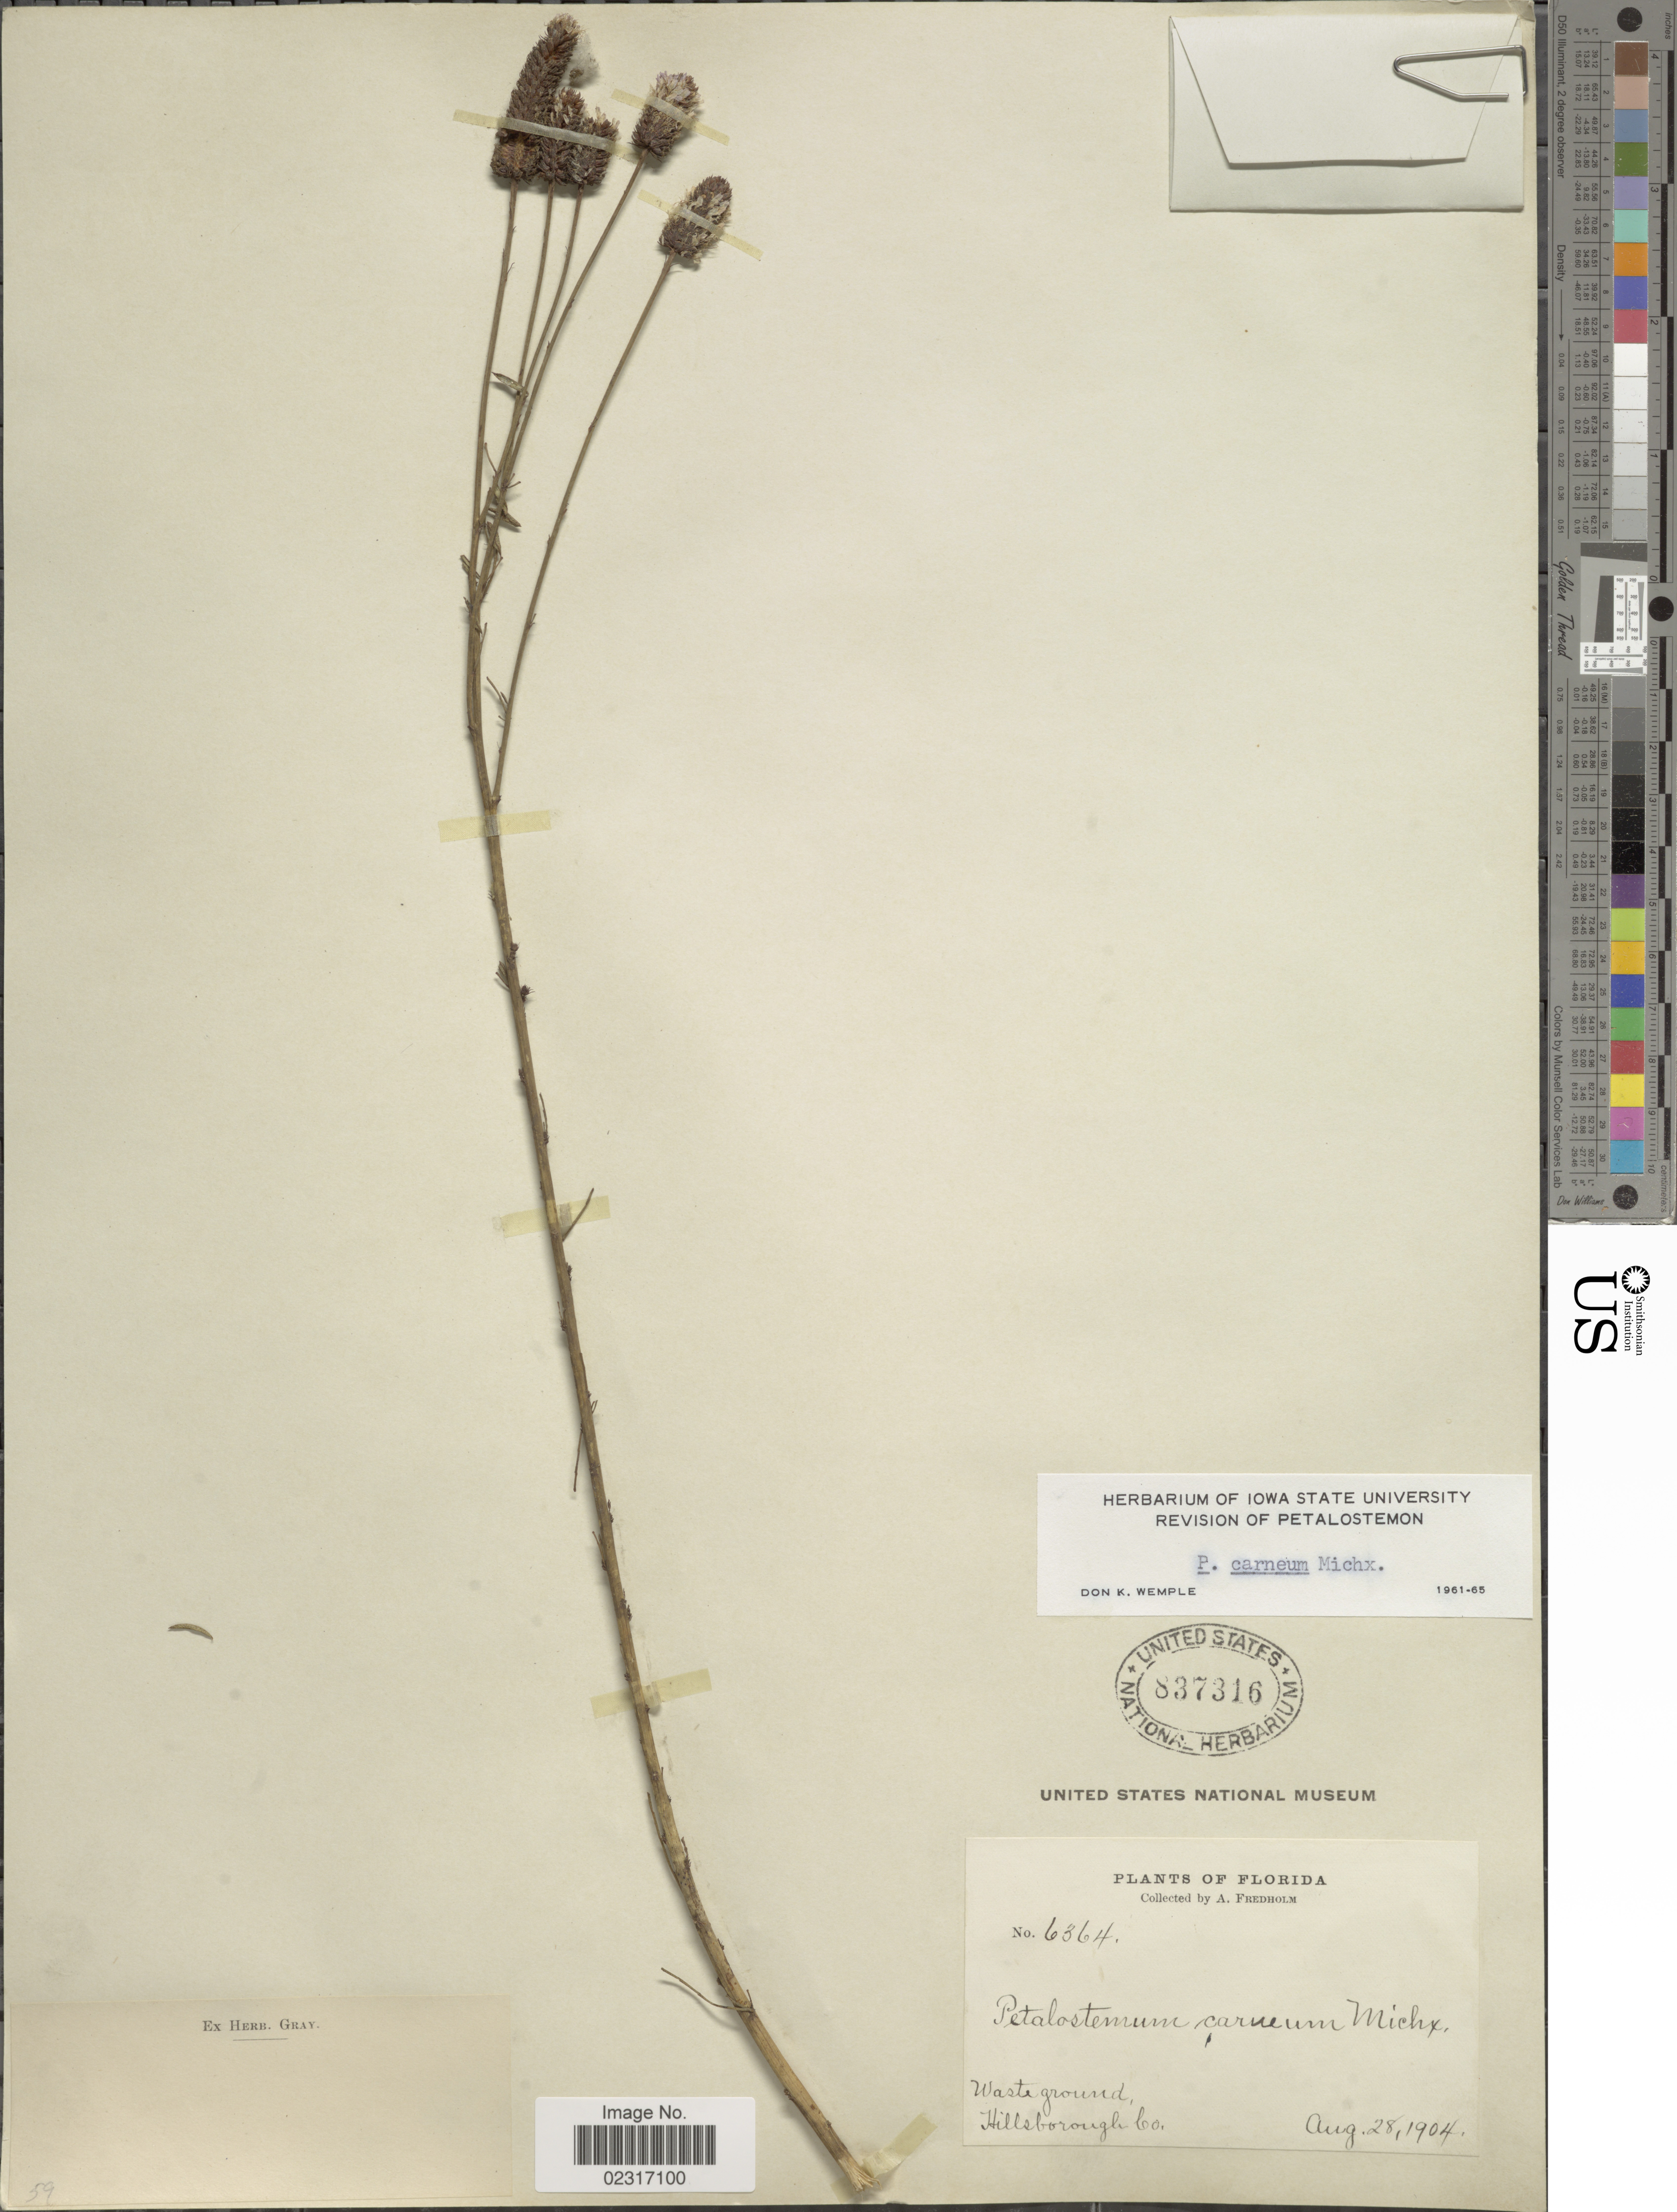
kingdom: Plantae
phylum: Tracheophyta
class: Magnoliopsida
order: Fabales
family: Fabaceae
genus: Dalea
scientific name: Dalea carnea var. carnea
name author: (Michx.) Poir.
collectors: A. Fredholm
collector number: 6364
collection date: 1904-08-28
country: United States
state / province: Florida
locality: Hillsborough Co.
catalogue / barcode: US 837316